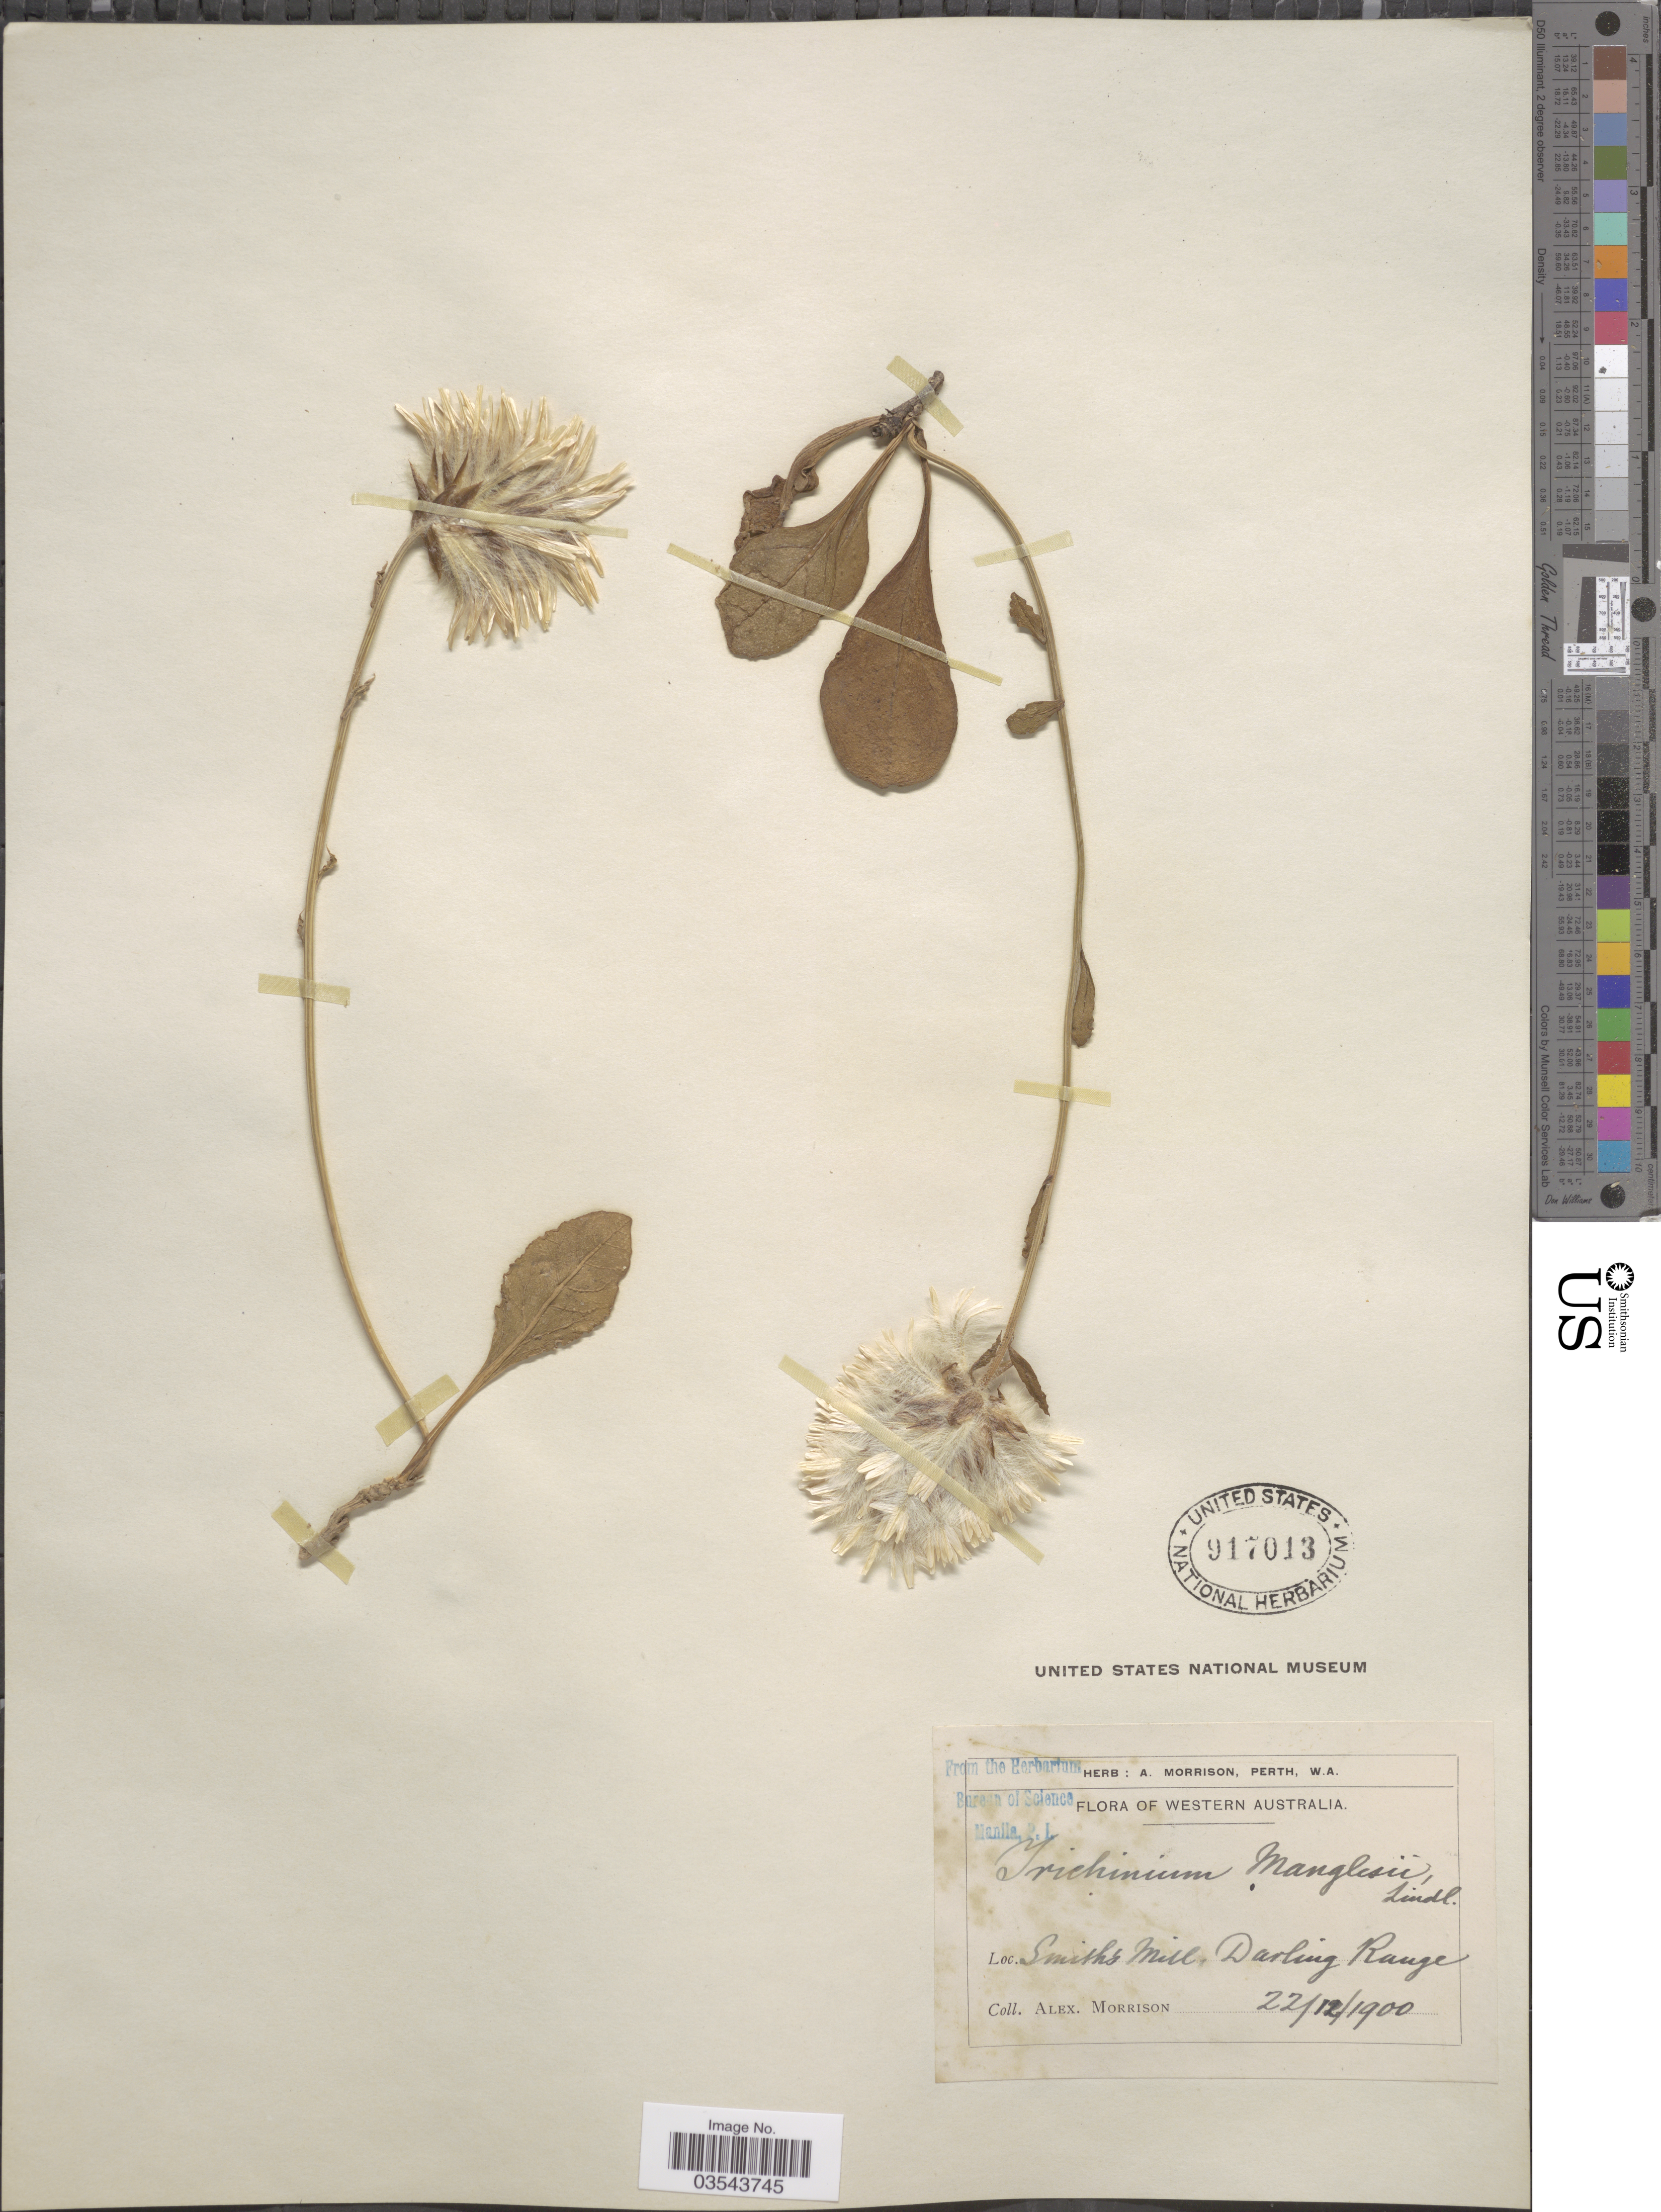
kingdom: Plantae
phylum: Tracheophyta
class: Magnoliopsida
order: Caryophyllales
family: Amaranthaceae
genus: Ptilotus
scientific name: Ptilotus manglesii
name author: F. Muell.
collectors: A. Morrison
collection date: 1900-12-22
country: Australia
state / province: Western Australia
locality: Smith's Mill, Darling Range.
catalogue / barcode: US 917013